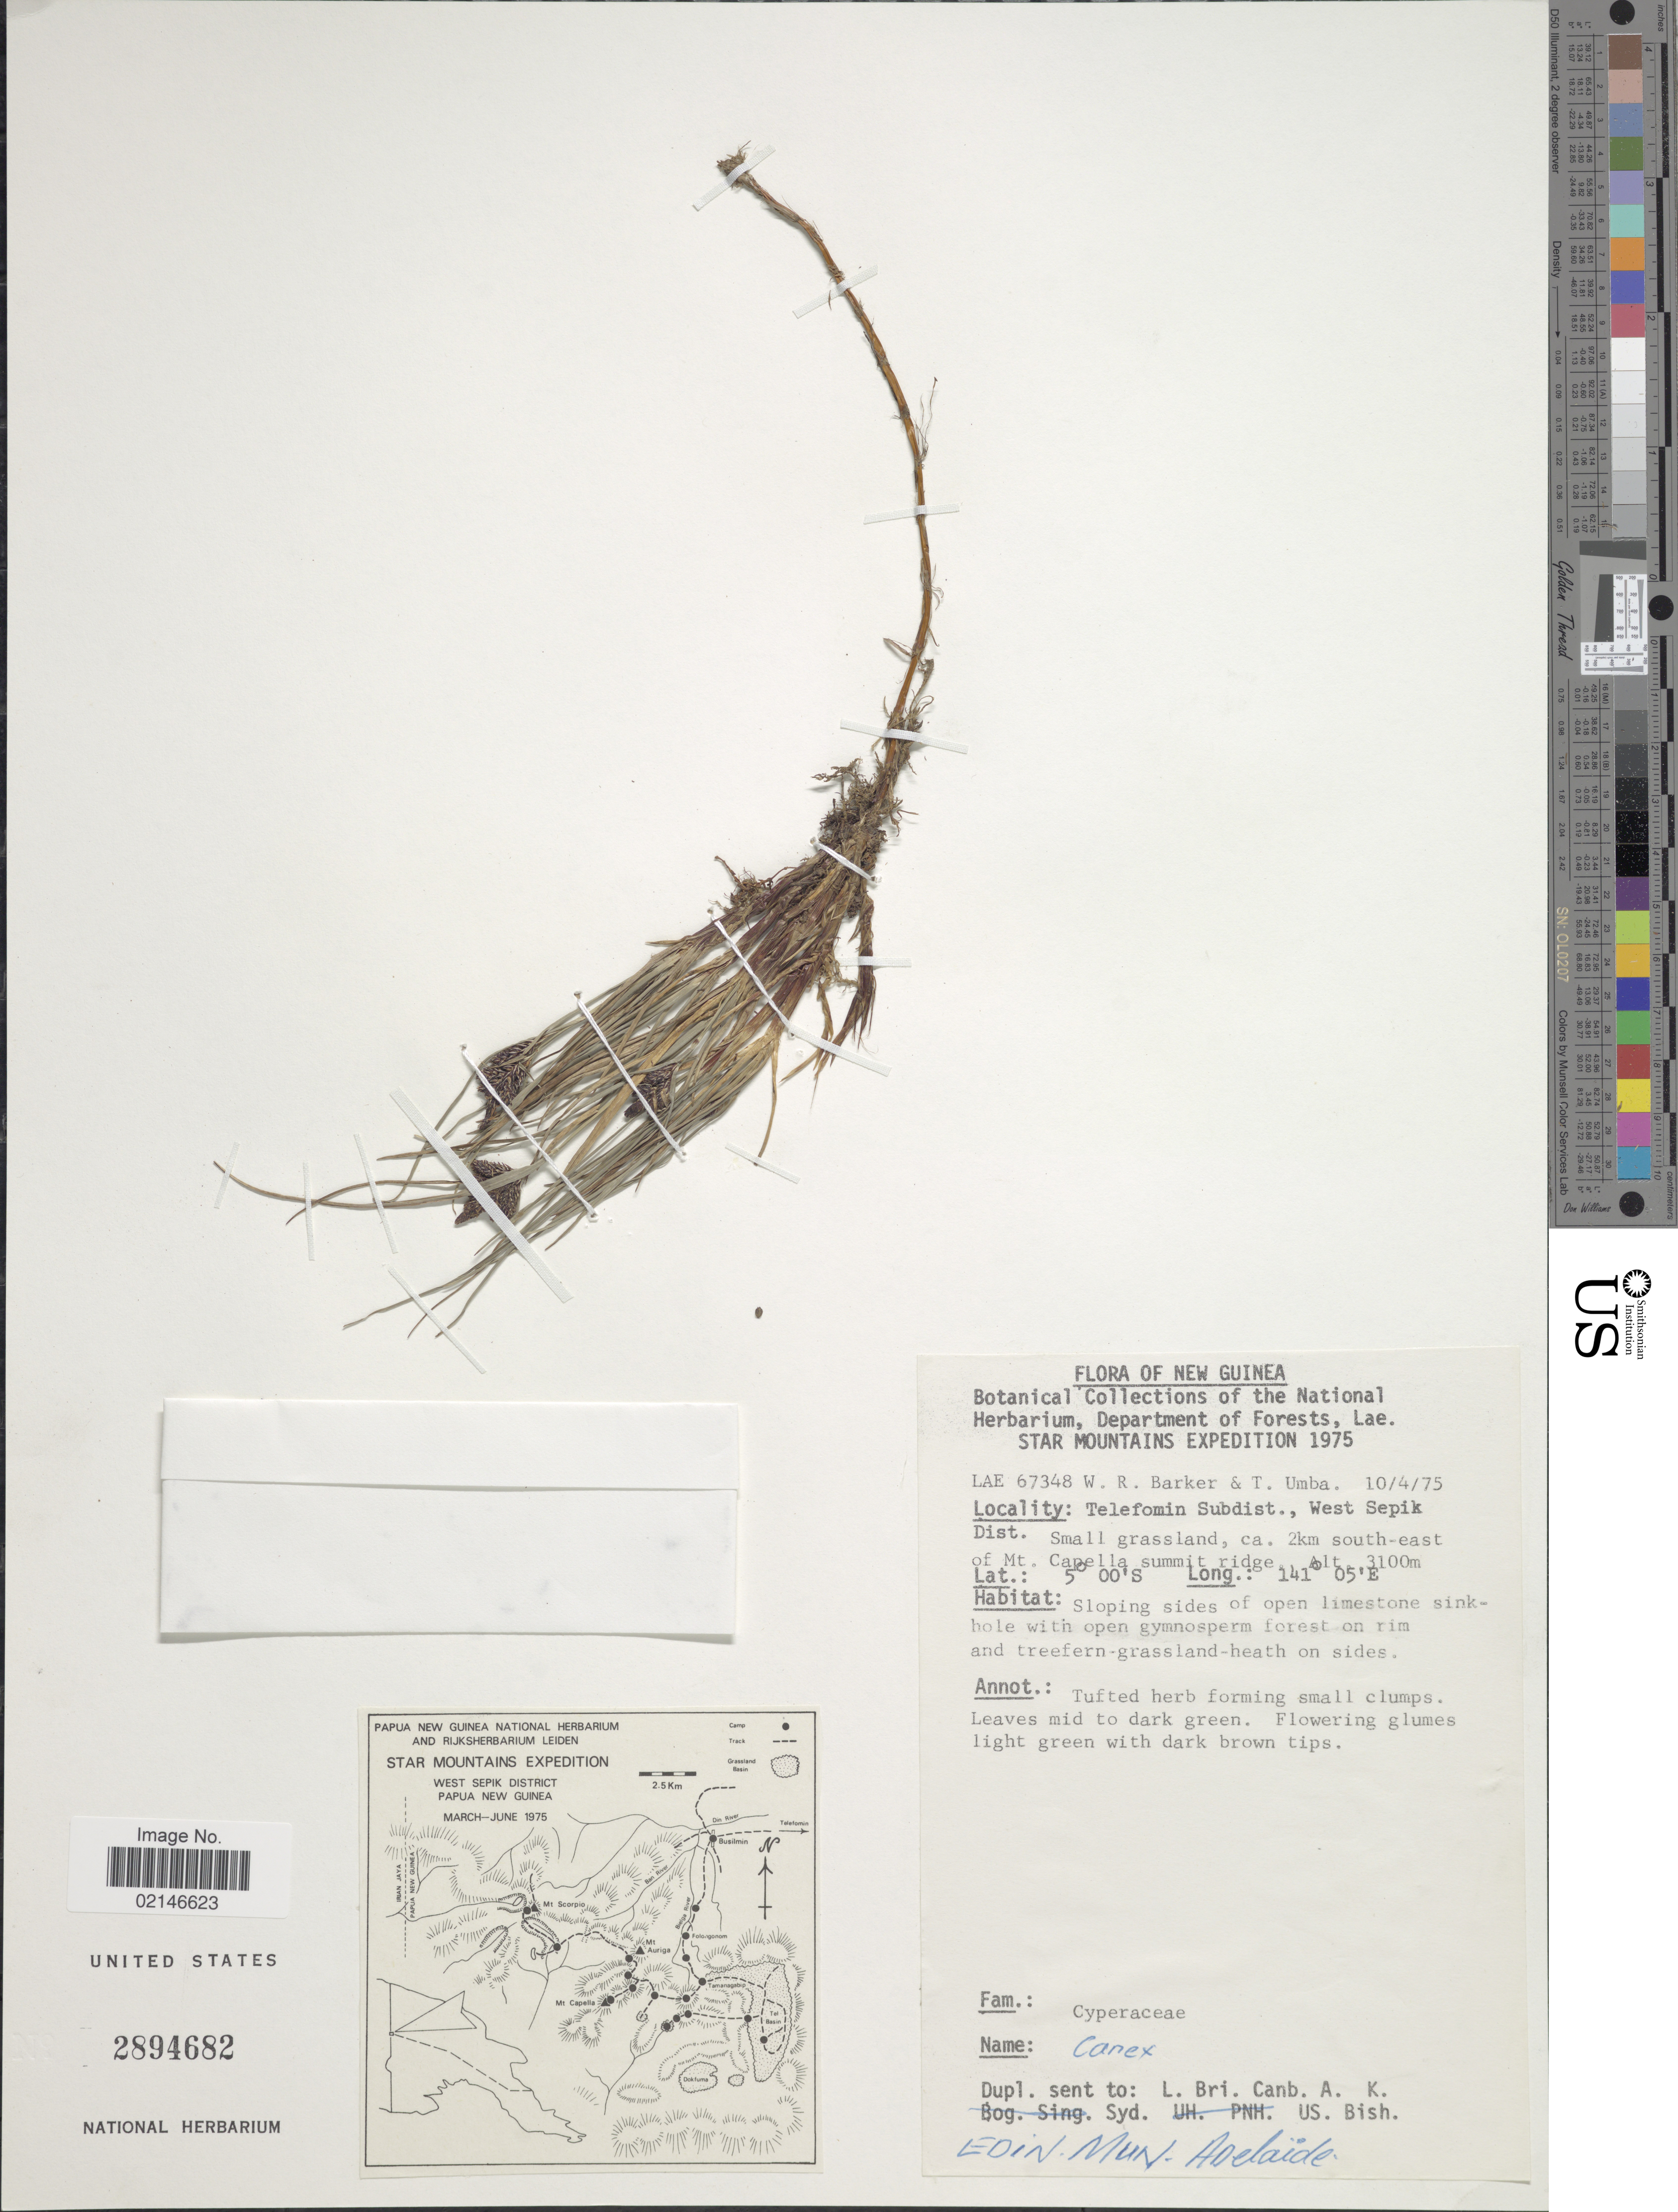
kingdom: Plantae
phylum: Tracheophyta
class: Liliopsida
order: Poales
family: Cyperaceae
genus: Carex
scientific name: Carex gaudichaudiana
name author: Kunth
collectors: W. R. Barker & T. Umba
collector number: LAE67348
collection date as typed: Transcribed d/m/y: 10/4/75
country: Papua New Guinea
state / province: Sandaun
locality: New Guinea, Star Mountains, Telefomin Subdist., West Sepik Dist., Small grassland, ca. 2 km south-east of Mt. Capella summit ridge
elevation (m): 3100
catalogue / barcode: US 2894682